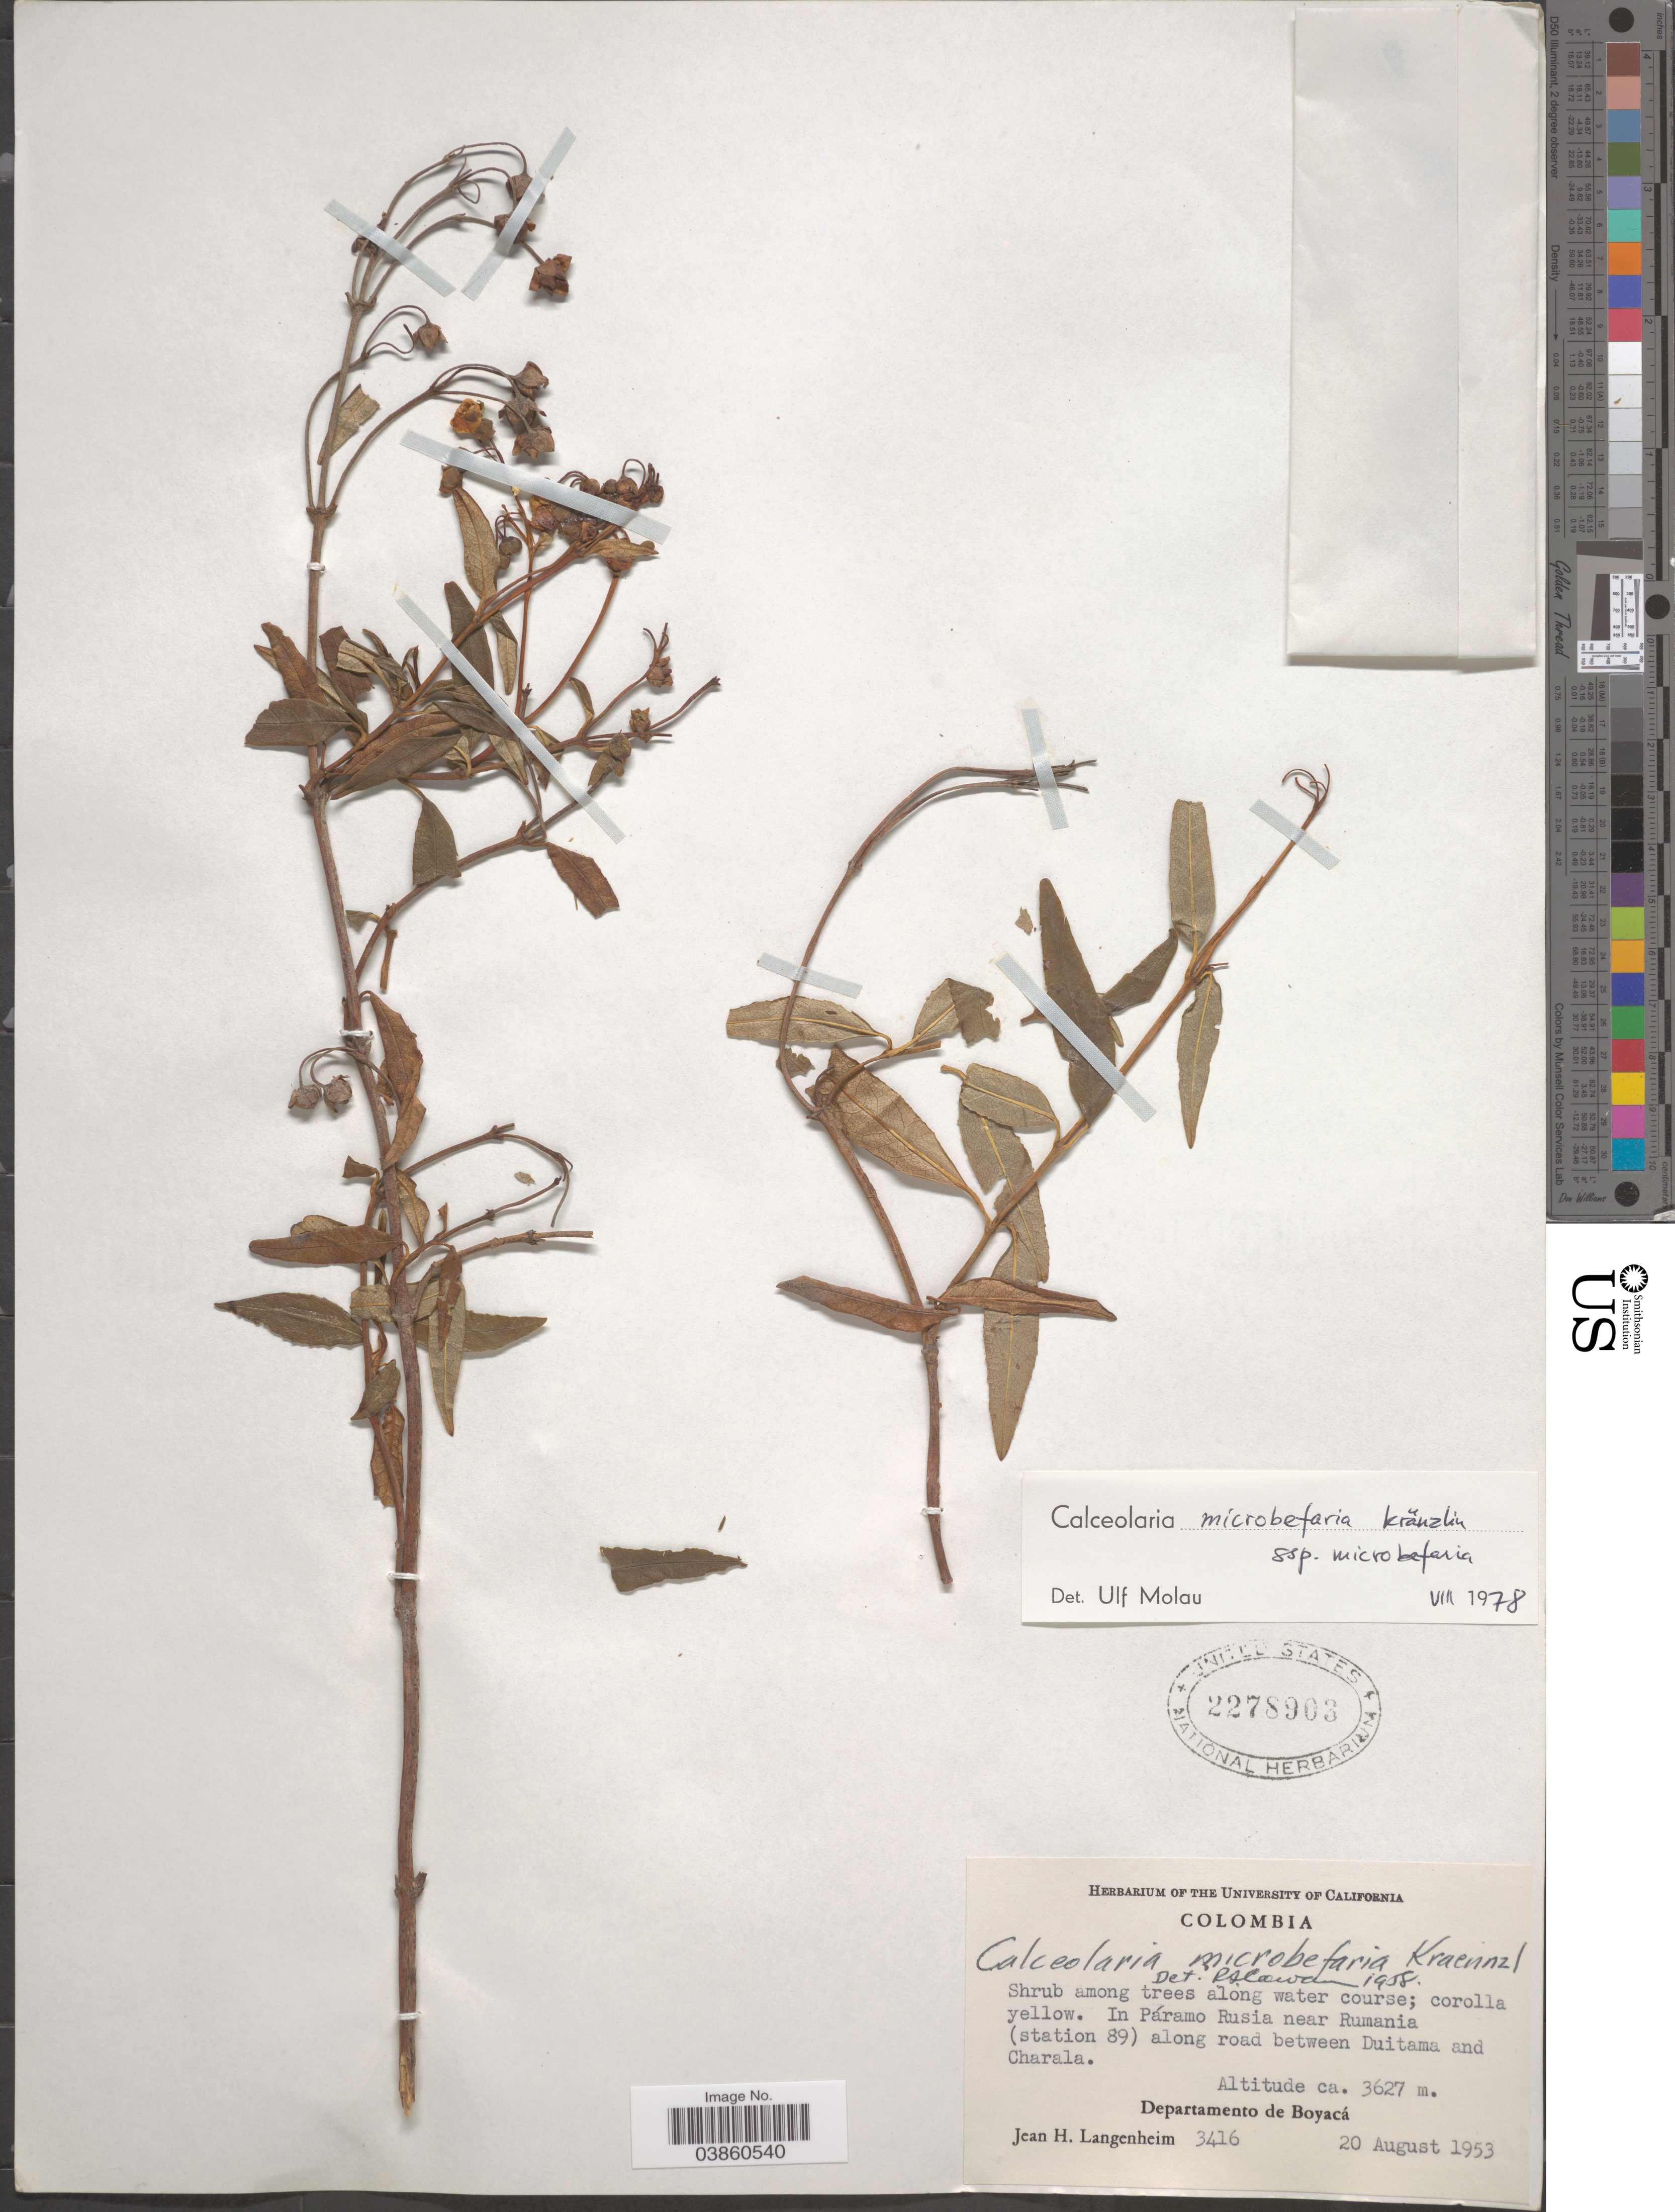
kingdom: Plantae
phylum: Tracheophyta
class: Magnoliopsida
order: Lamiales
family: Calceolariaceae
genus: Calceolaria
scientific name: Calceolaria microbefaria subsp. microbefaria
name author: Kränzl.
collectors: J. H. Langenheim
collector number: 3416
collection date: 1953-08-20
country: Colombia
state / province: Boyacá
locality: In Páramo Rusia near Rumania (station 89) along road between Duitama and Charala. Departamento de Boyacá.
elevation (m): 3627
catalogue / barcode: US 2278903